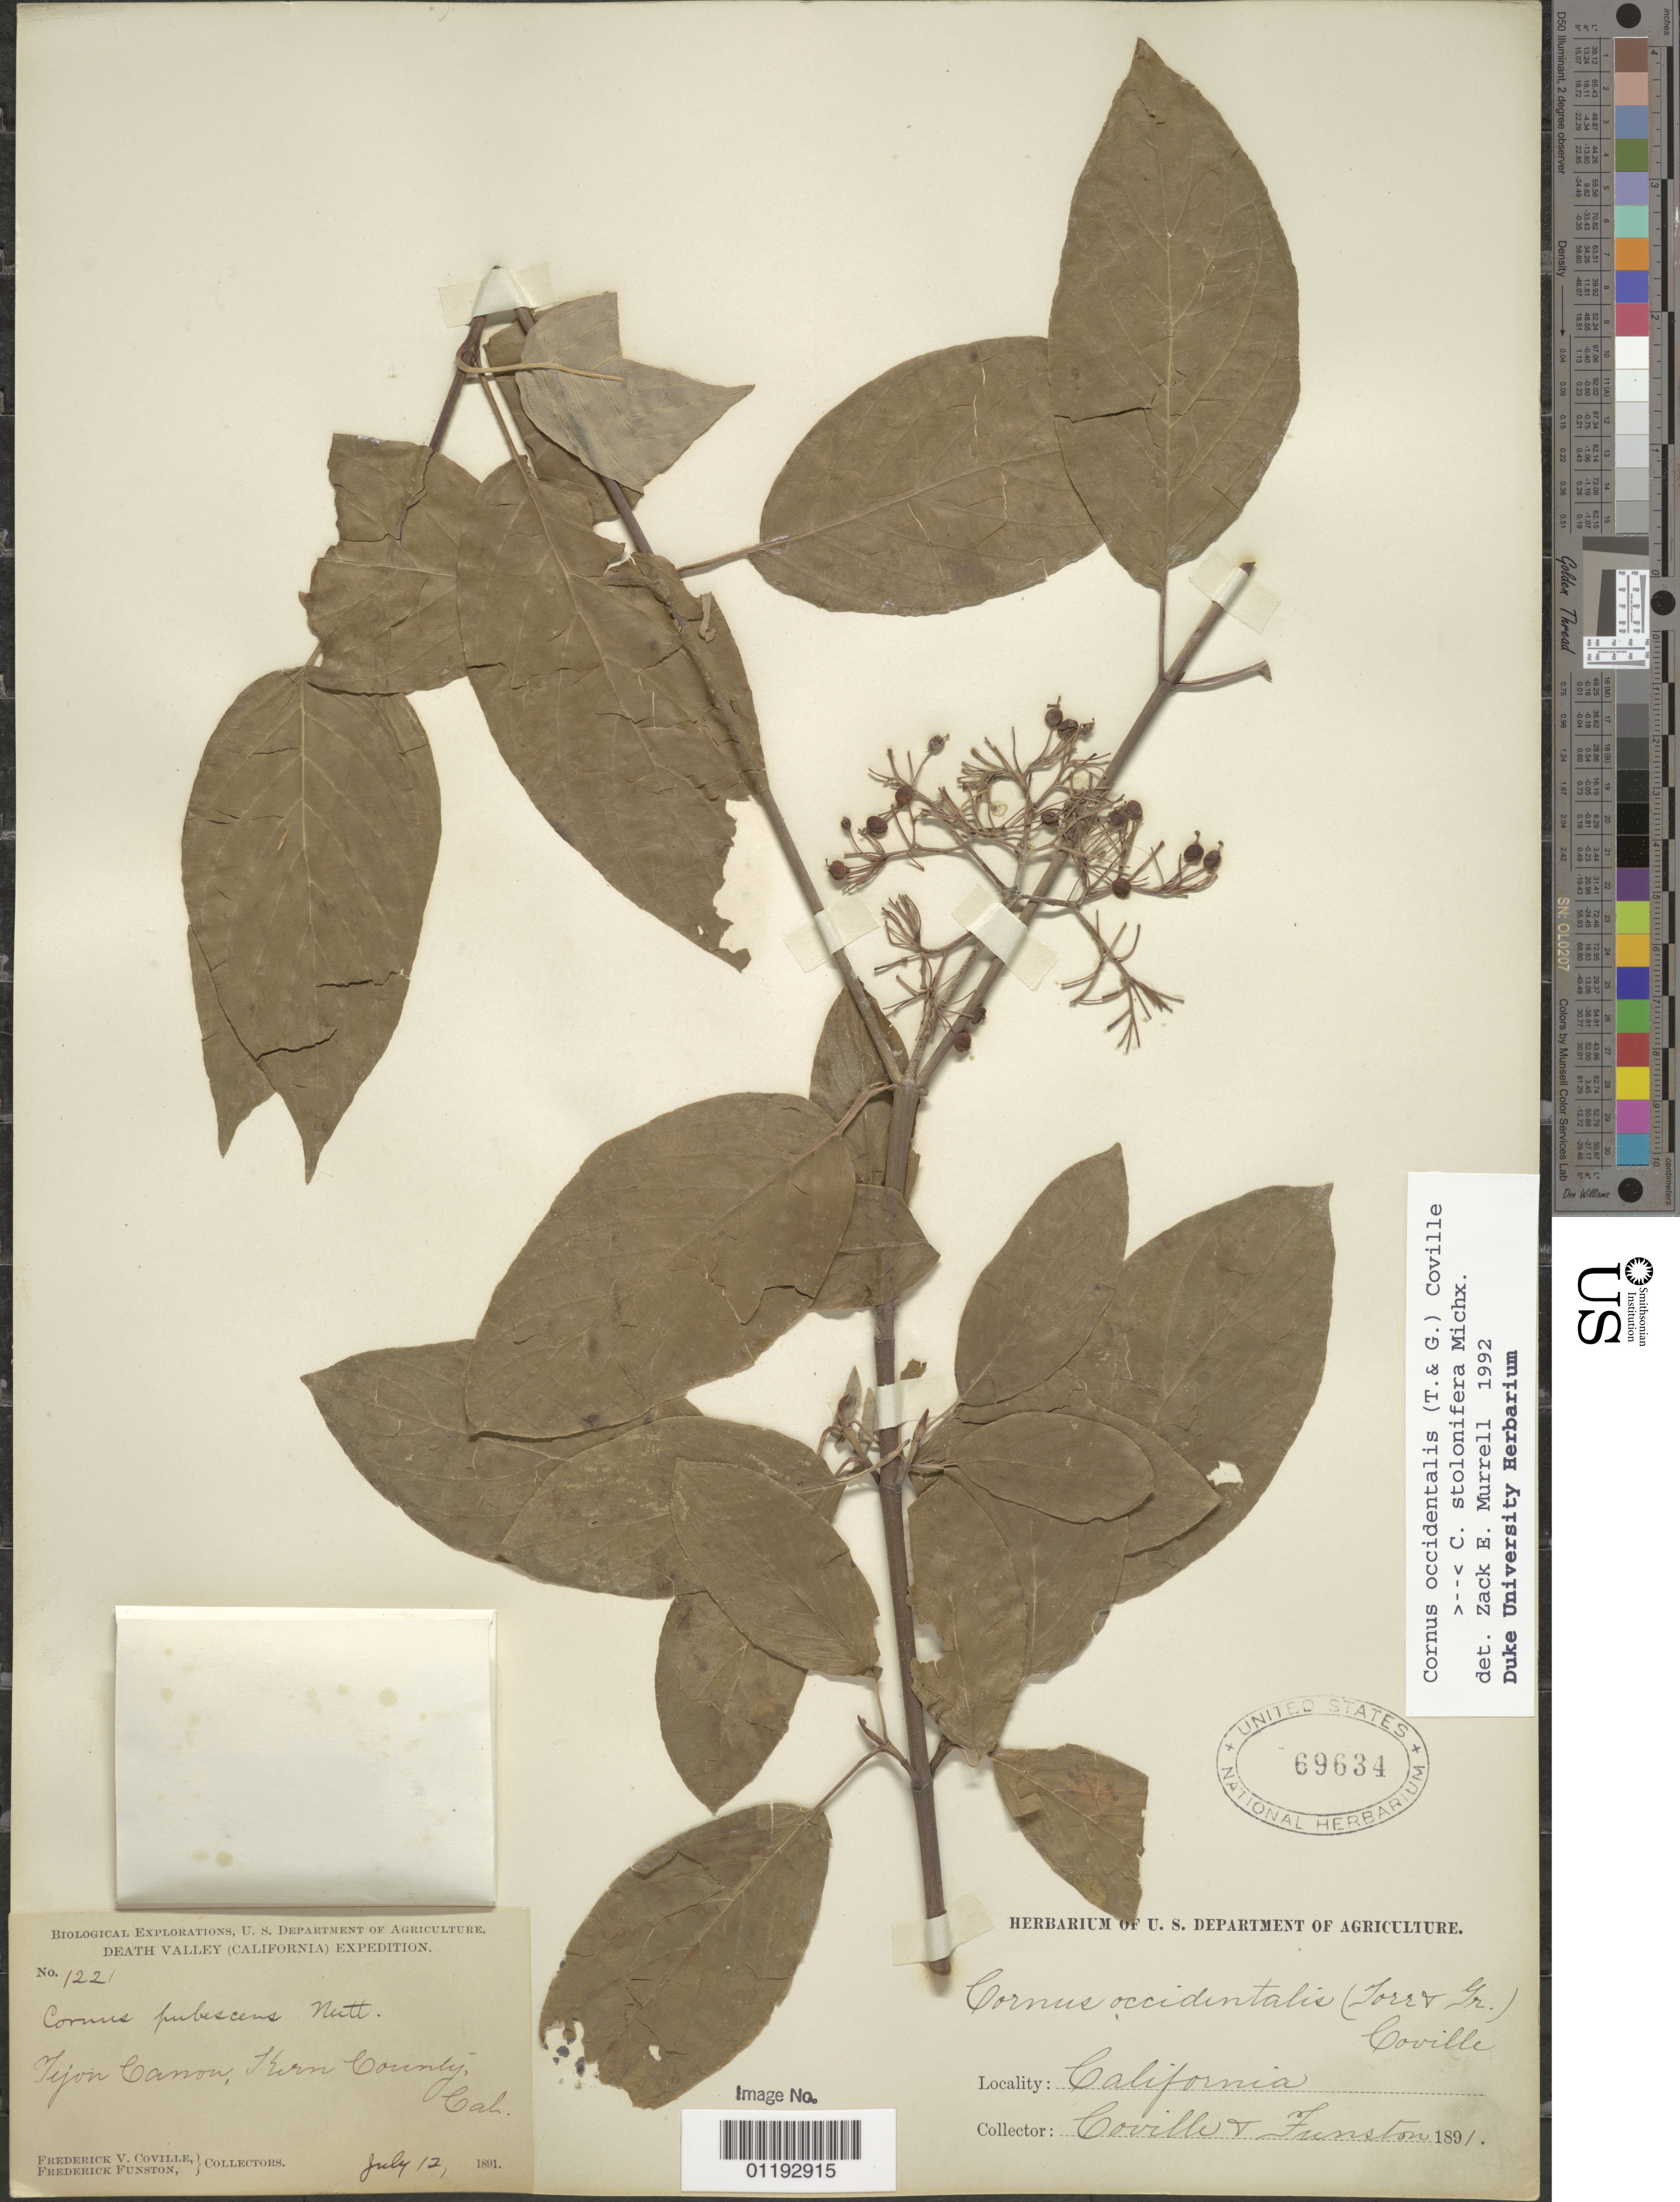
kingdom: Plantae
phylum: Tracheophyta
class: Magnoliopsida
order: Cornales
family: Cornaceae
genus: Cornus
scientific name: Cornus occidentalis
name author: (Torr. & A. Gray) Coville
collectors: F. V. Coville & F. Funston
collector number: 1221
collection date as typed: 12 Jul 1891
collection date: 1891-07-12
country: United States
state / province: California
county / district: Kern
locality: Tejon canyon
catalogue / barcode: US 69634